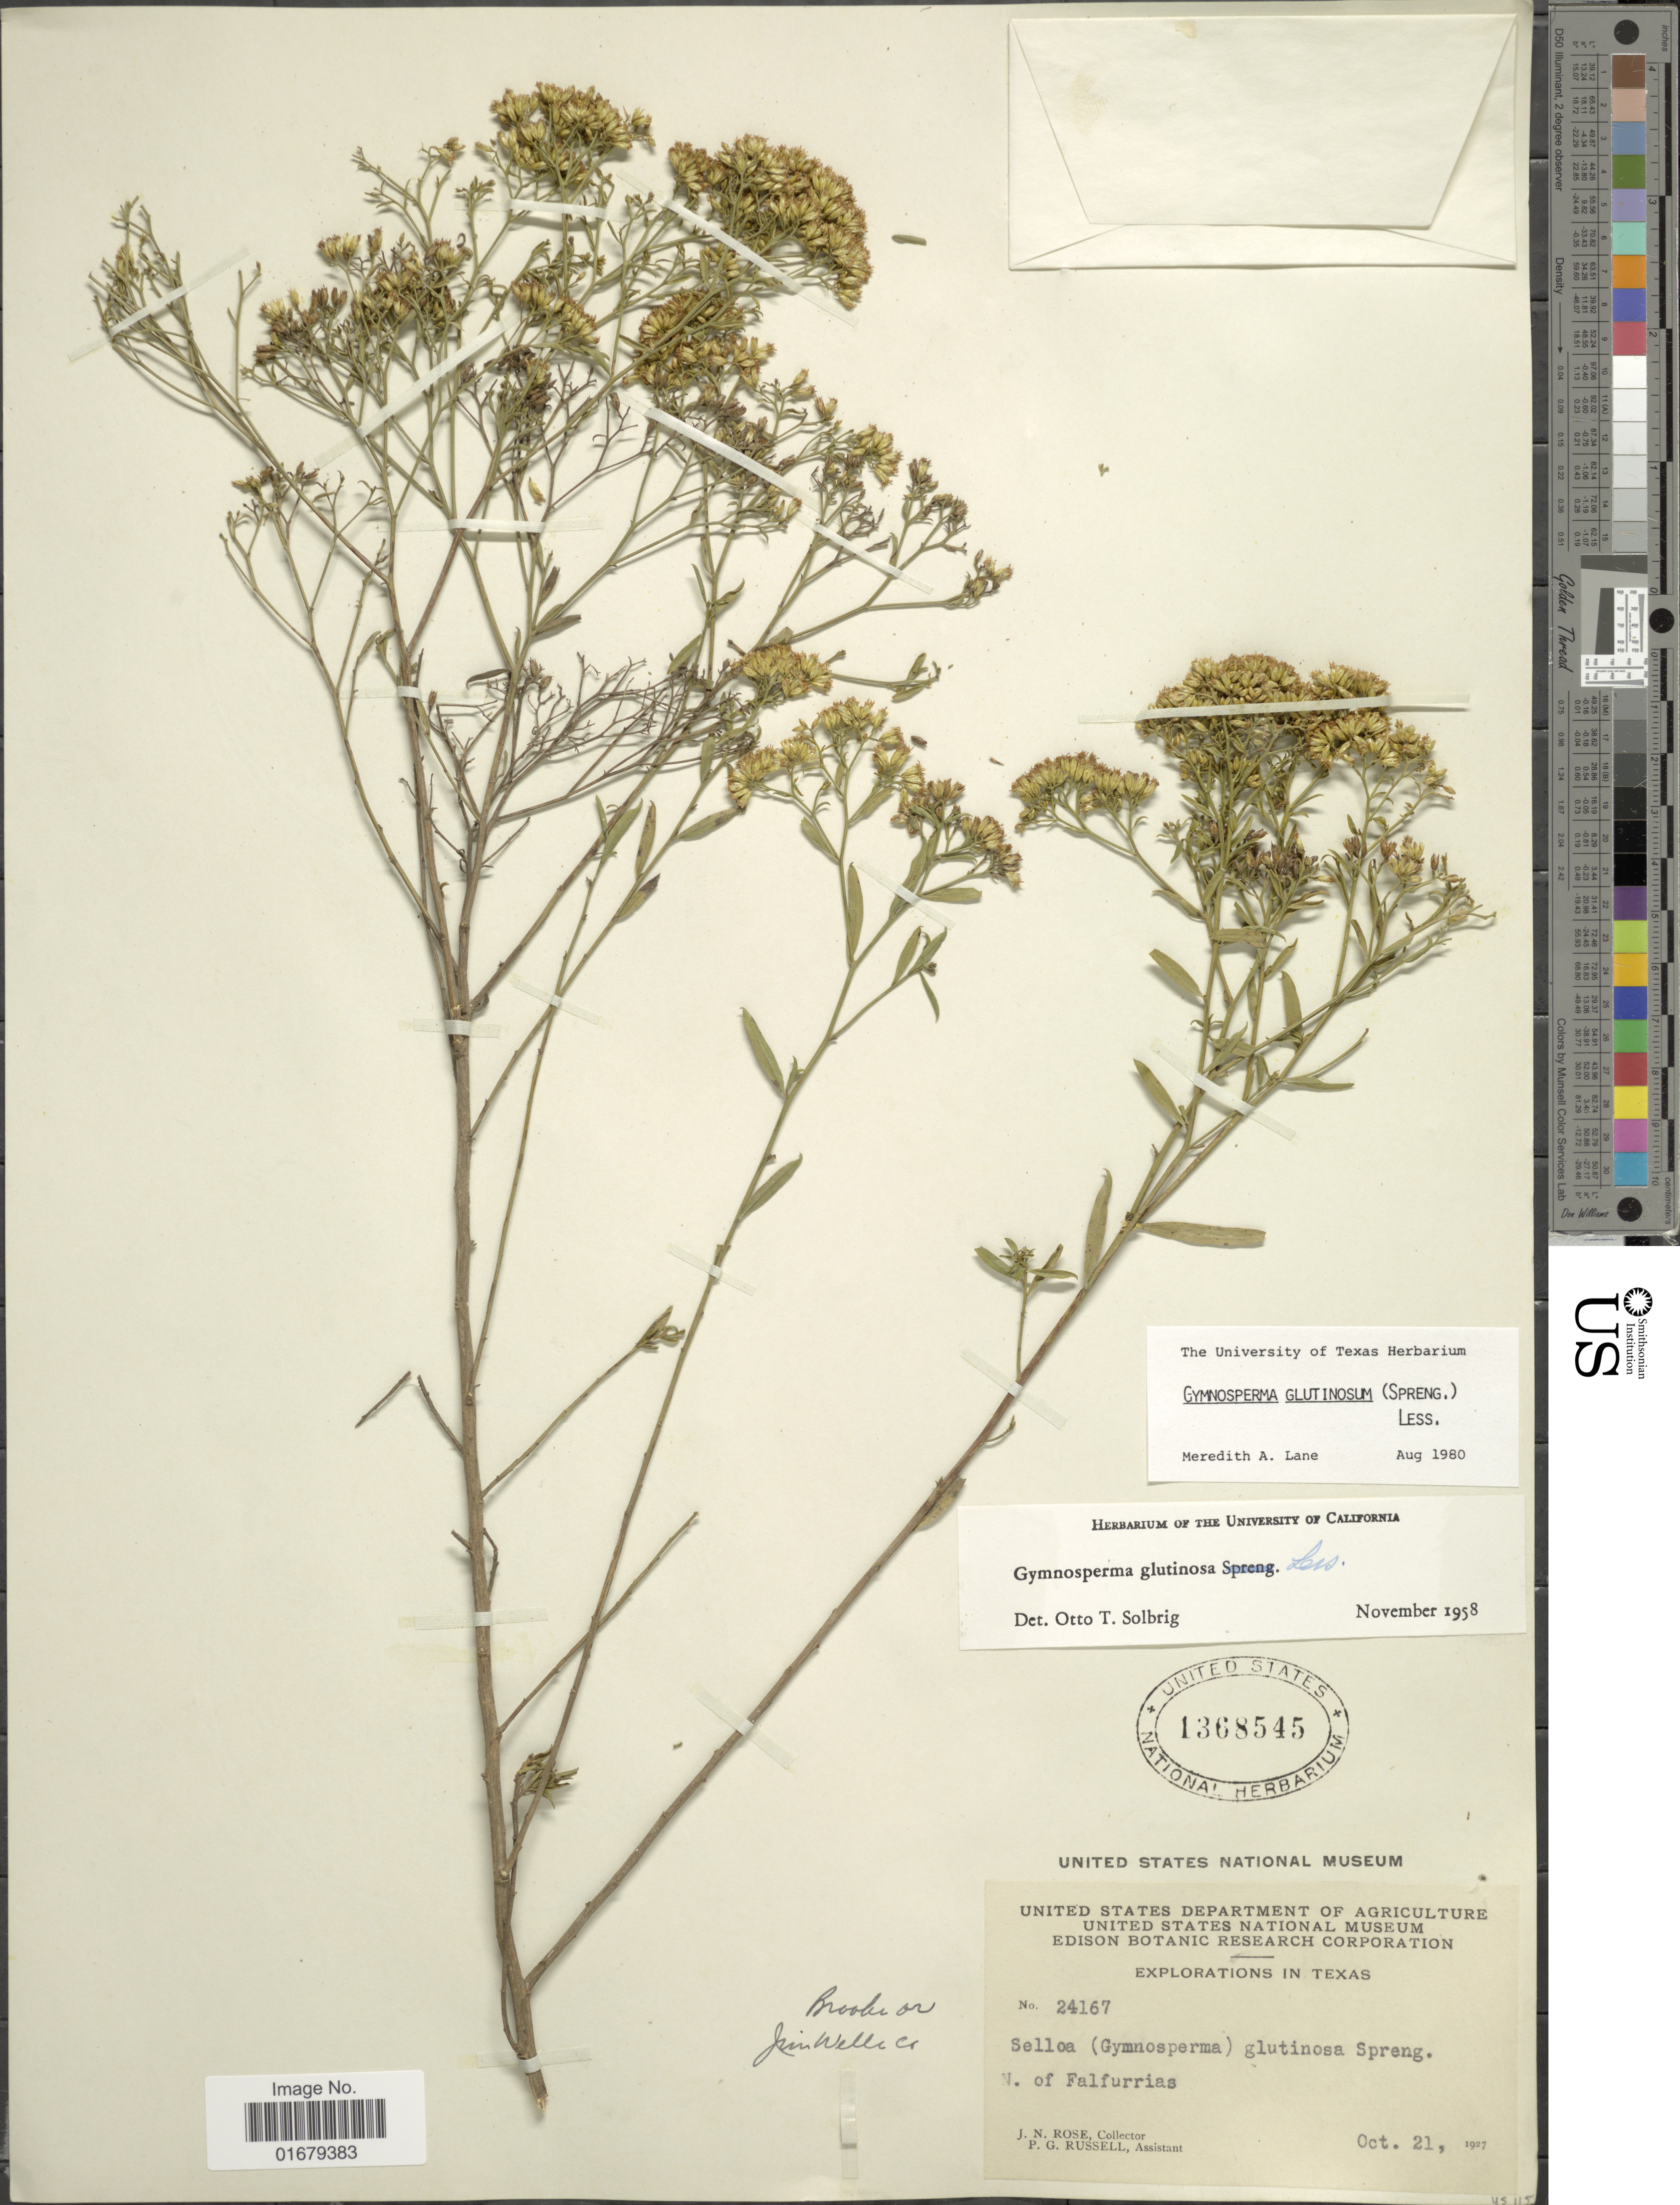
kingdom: Plantae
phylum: Tracheophyta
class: Magnoliopsida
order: Asterales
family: Asteraceae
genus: Gymnosperma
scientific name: Gymnosperma glutinosum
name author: (Spreng.) Less.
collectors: J. N. Rose & P. G. Russell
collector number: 24167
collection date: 1927-10-21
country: United States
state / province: Texas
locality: N of Falfurrias.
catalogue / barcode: US 1368545